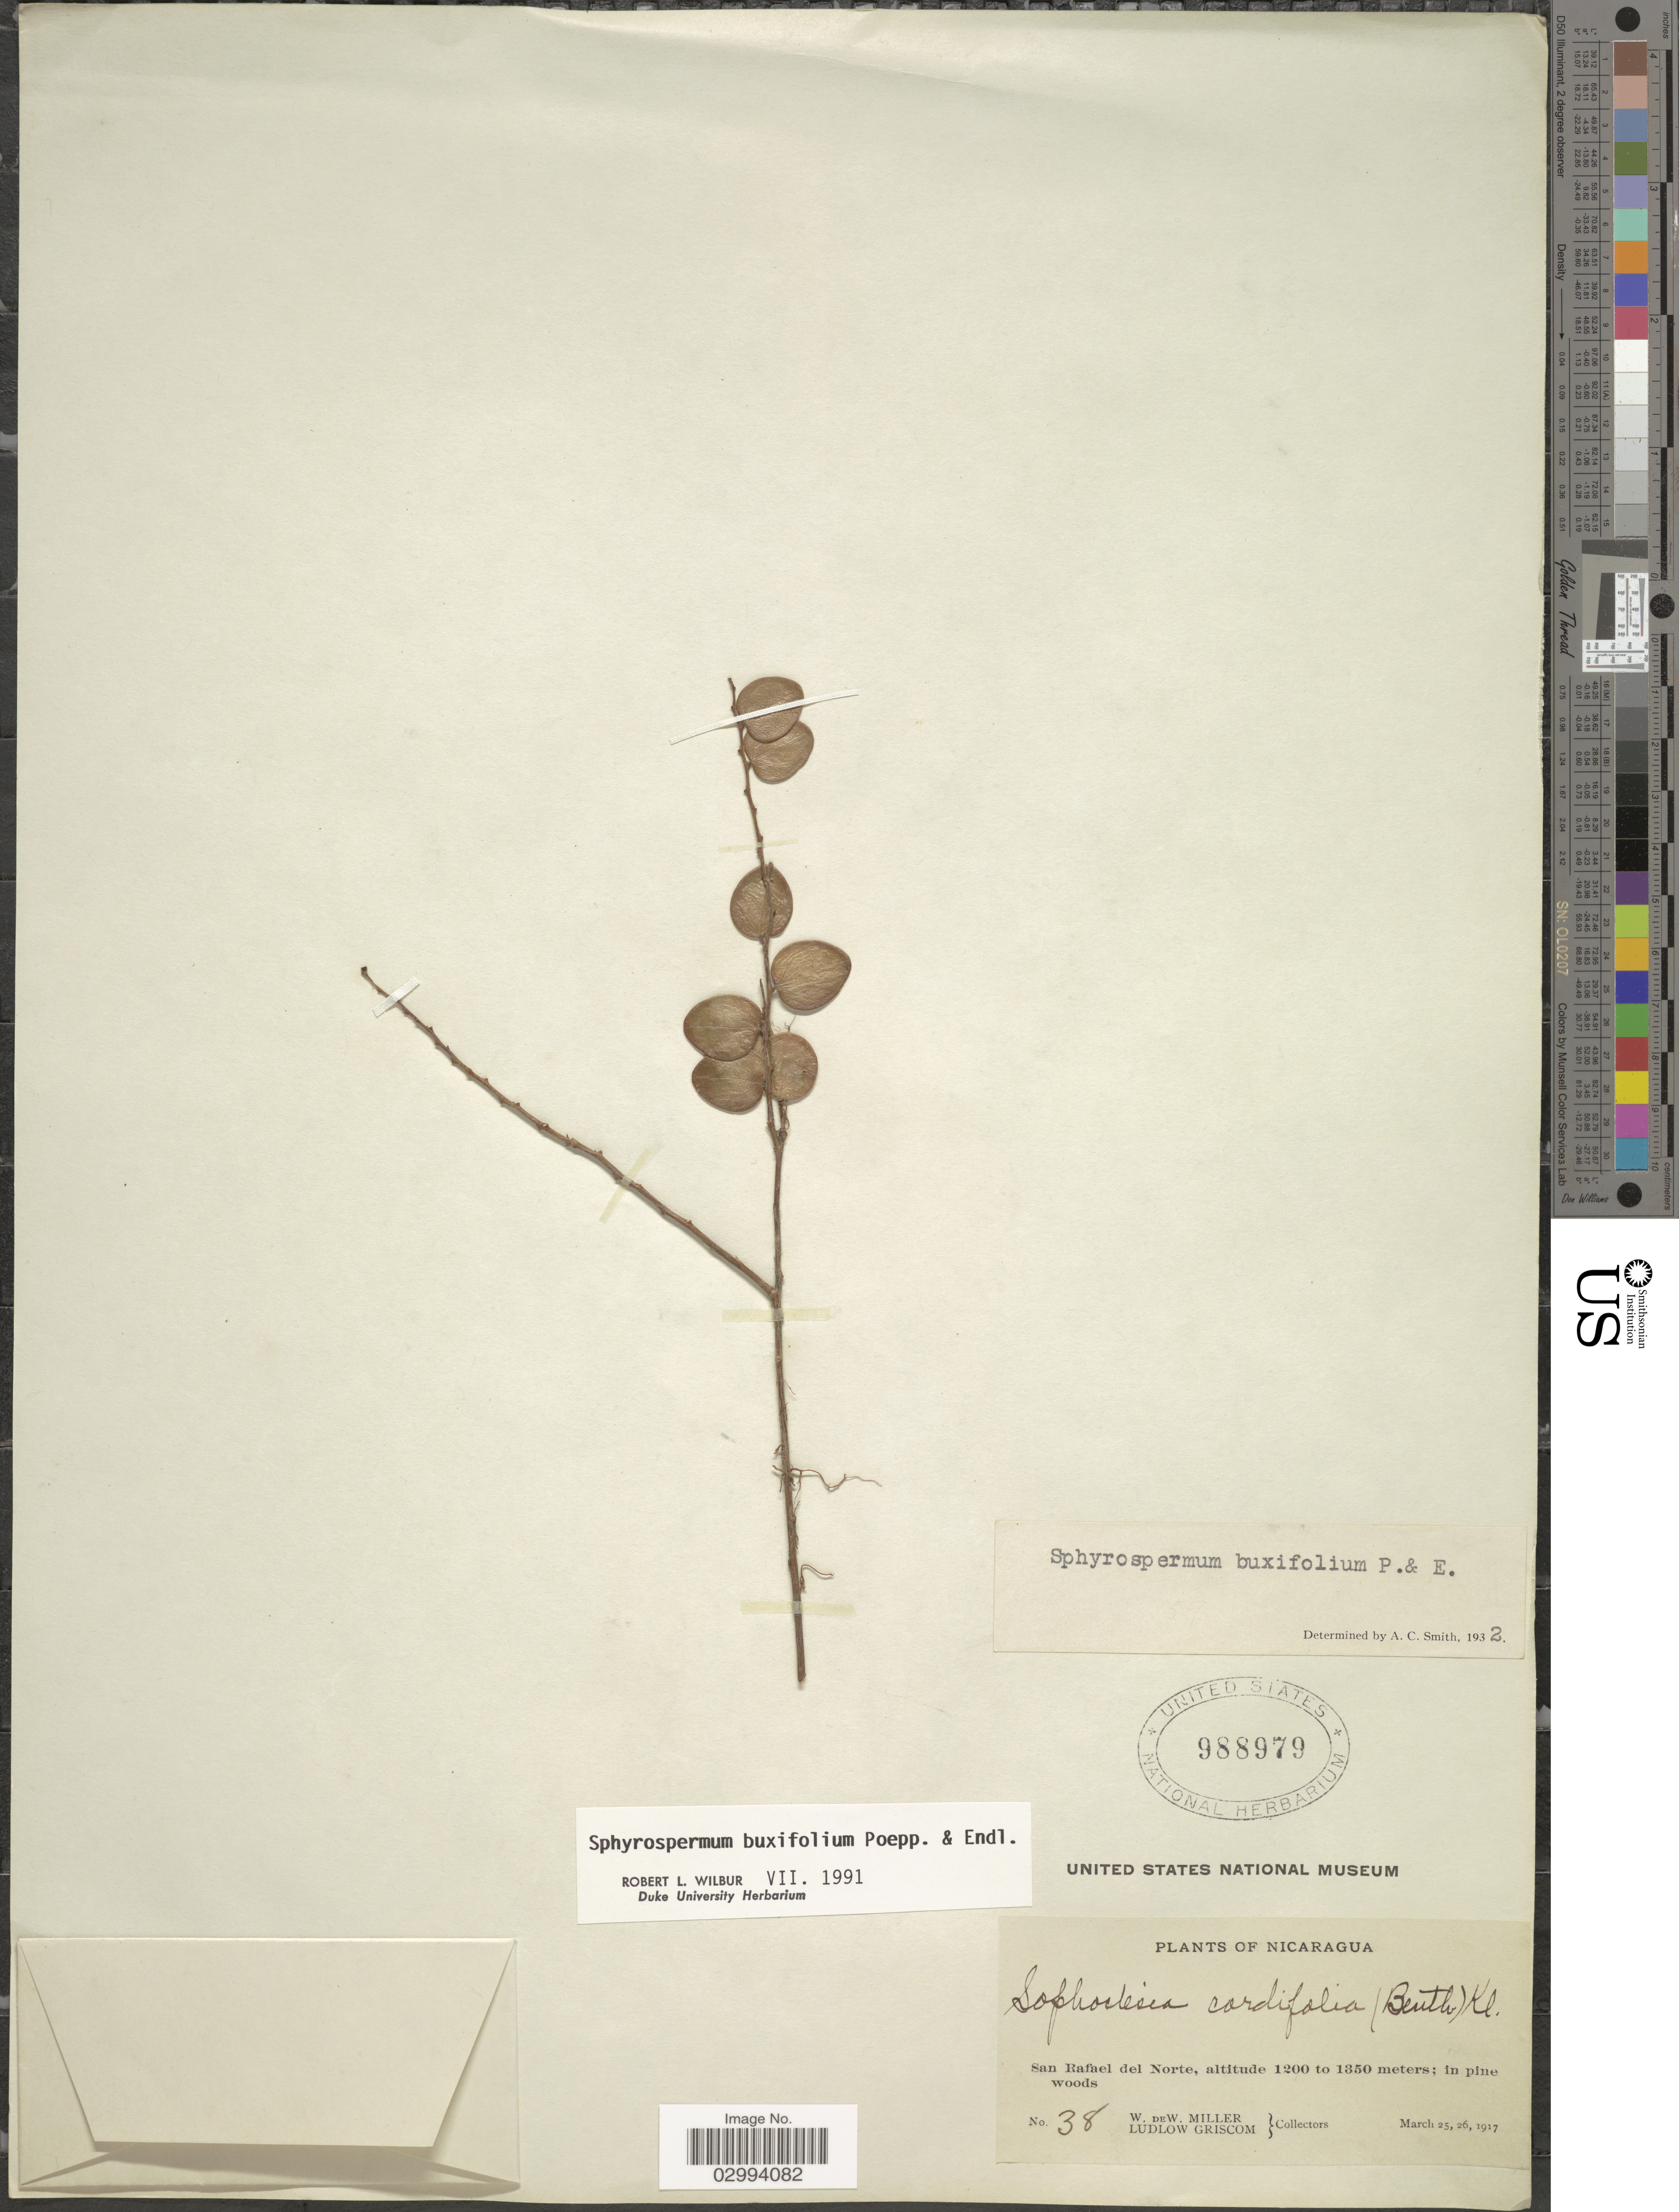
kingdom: Plantae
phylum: Tracheophyta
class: Magnoliopsida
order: Ericales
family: Ericaceae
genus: Sphyrospermum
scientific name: Sphyrospermum buxifolium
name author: Poepp. & Endl.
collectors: W. Miller & L. Griscom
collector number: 38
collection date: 1917-03-25/1917-03-26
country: Nicaragua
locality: San Rafael del Norte.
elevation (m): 1200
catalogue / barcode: US 988979